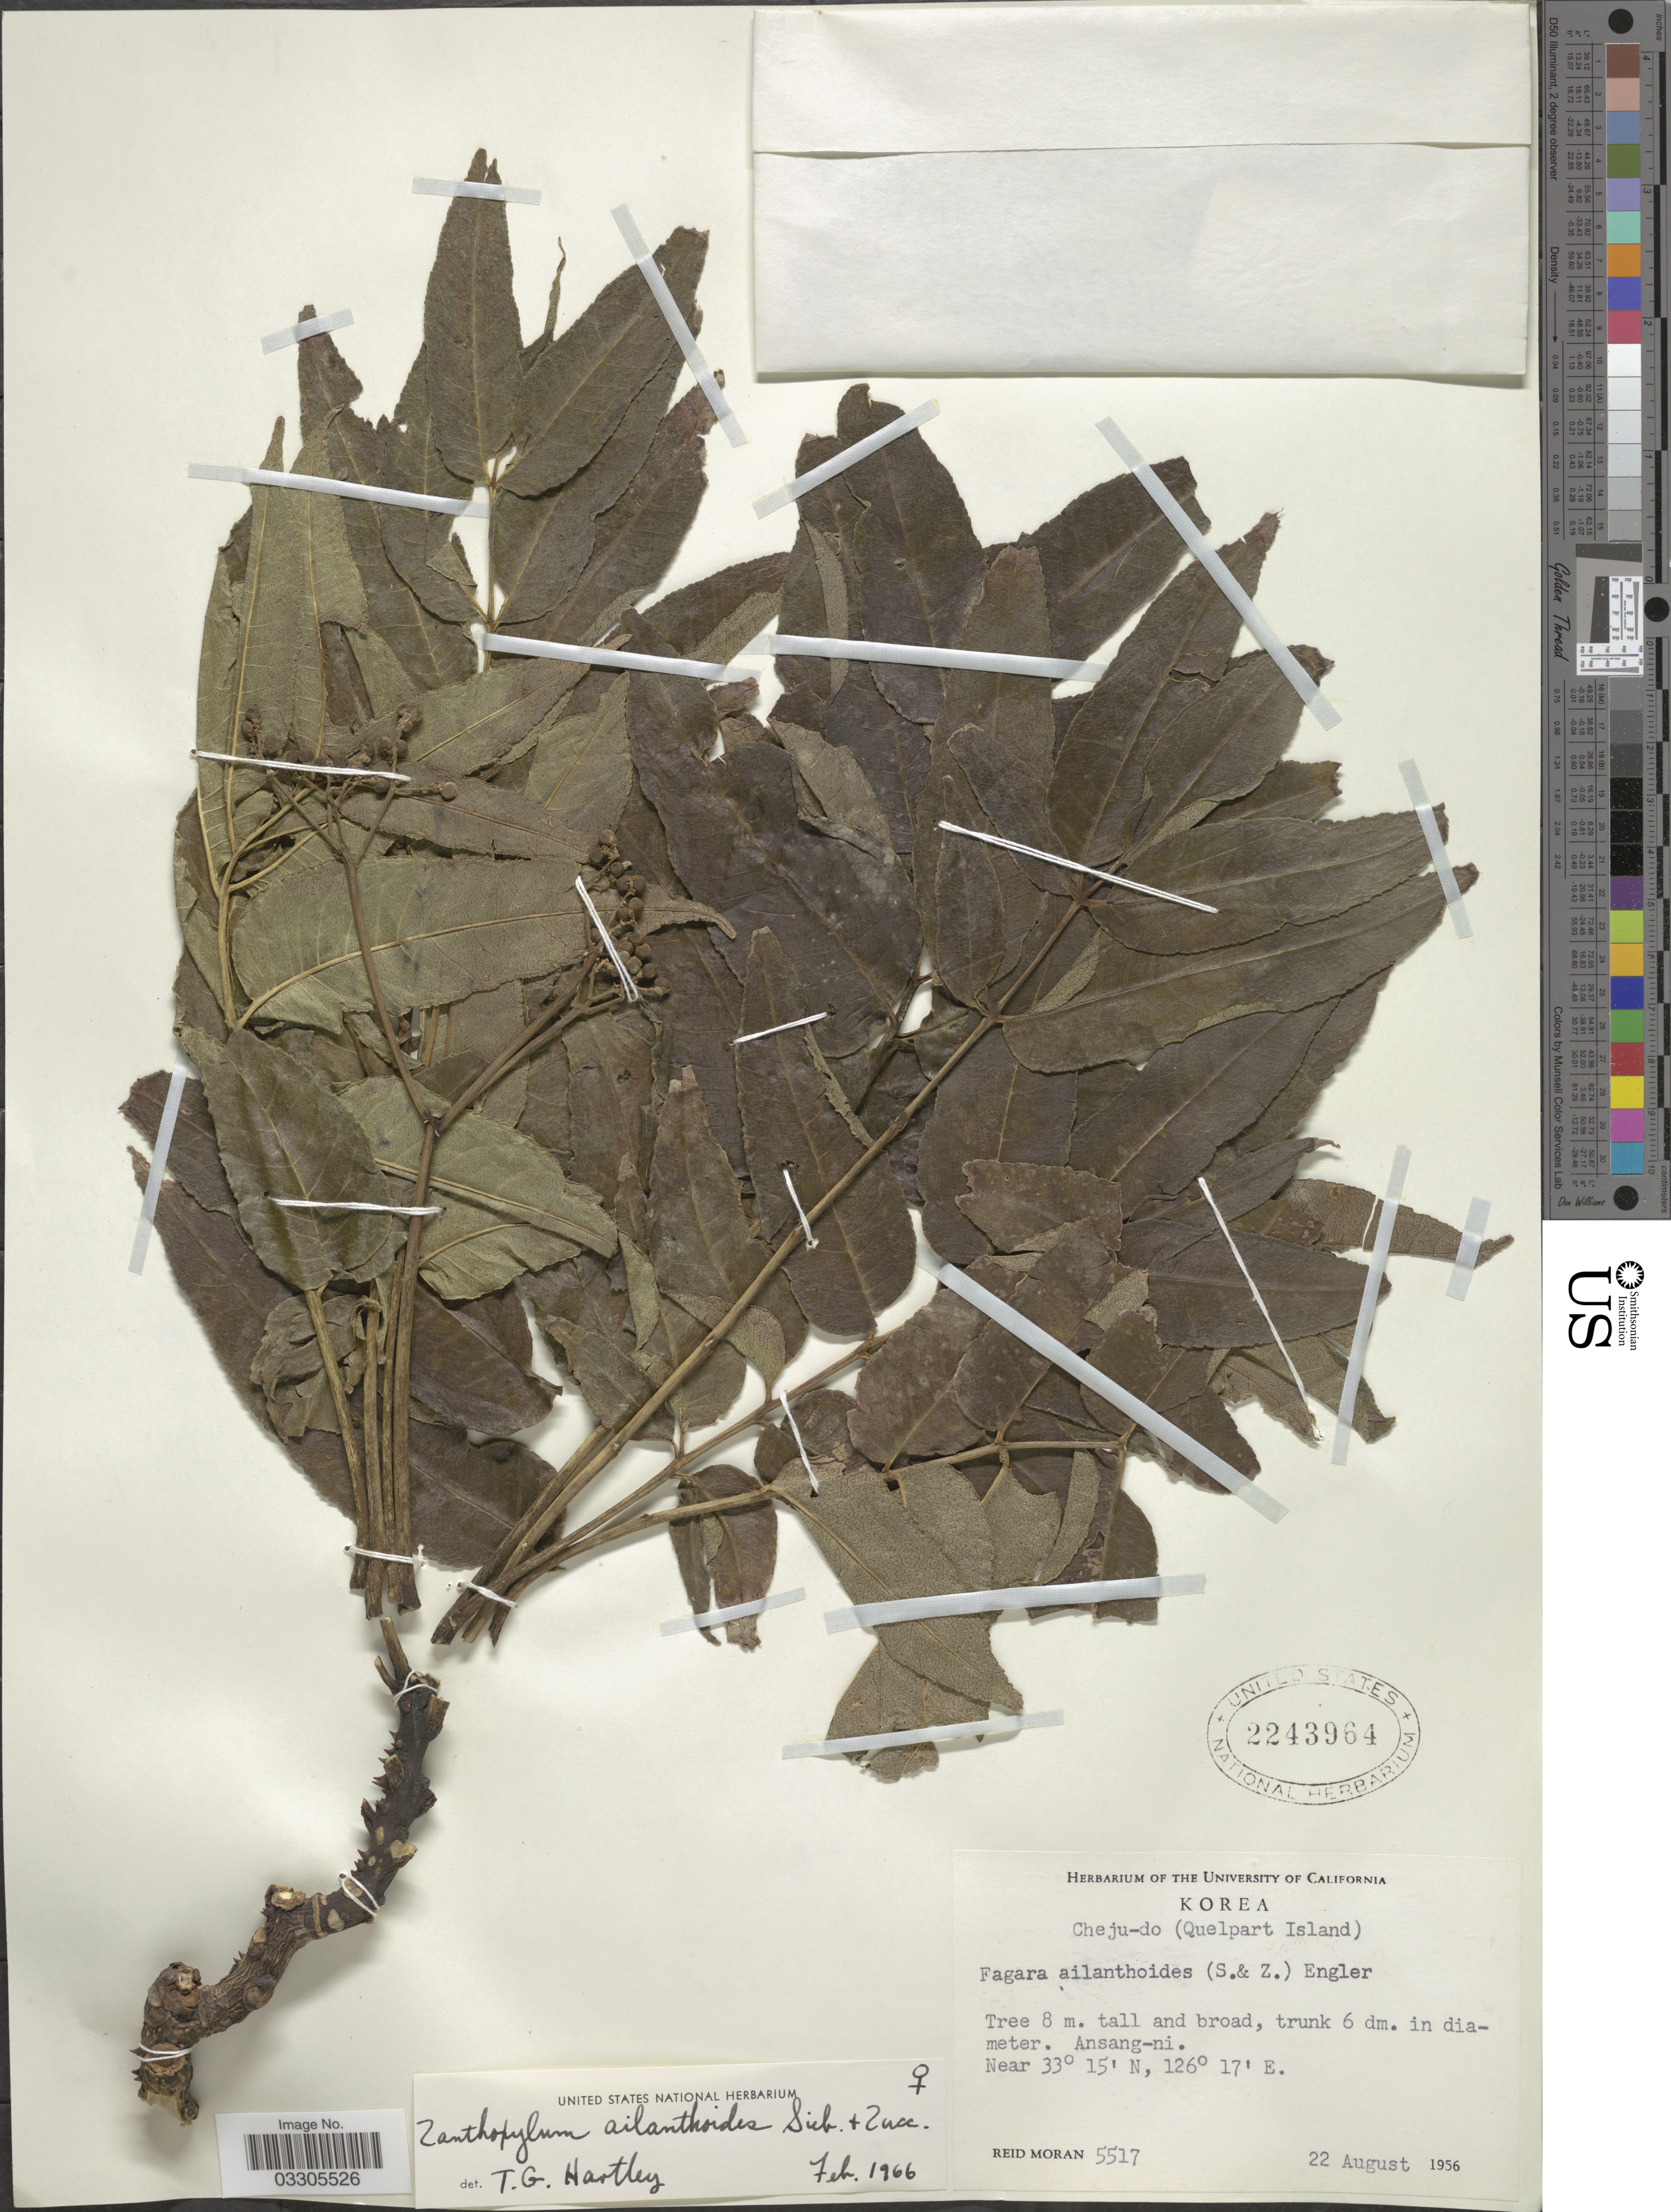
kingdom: Plantae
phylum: Tracheophyta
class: Magnoliopsida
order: Sapindales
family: Rutaceae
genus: Zanthoxylum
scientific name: Zanthoxylum ailanthoides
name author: Siebold & Zucc.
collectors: R. Moran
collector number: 5517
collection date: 1956-08-22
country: South Korea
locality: Cheju-do (Quelpart Islands), Ansang-ni.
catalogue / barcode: US 2243964